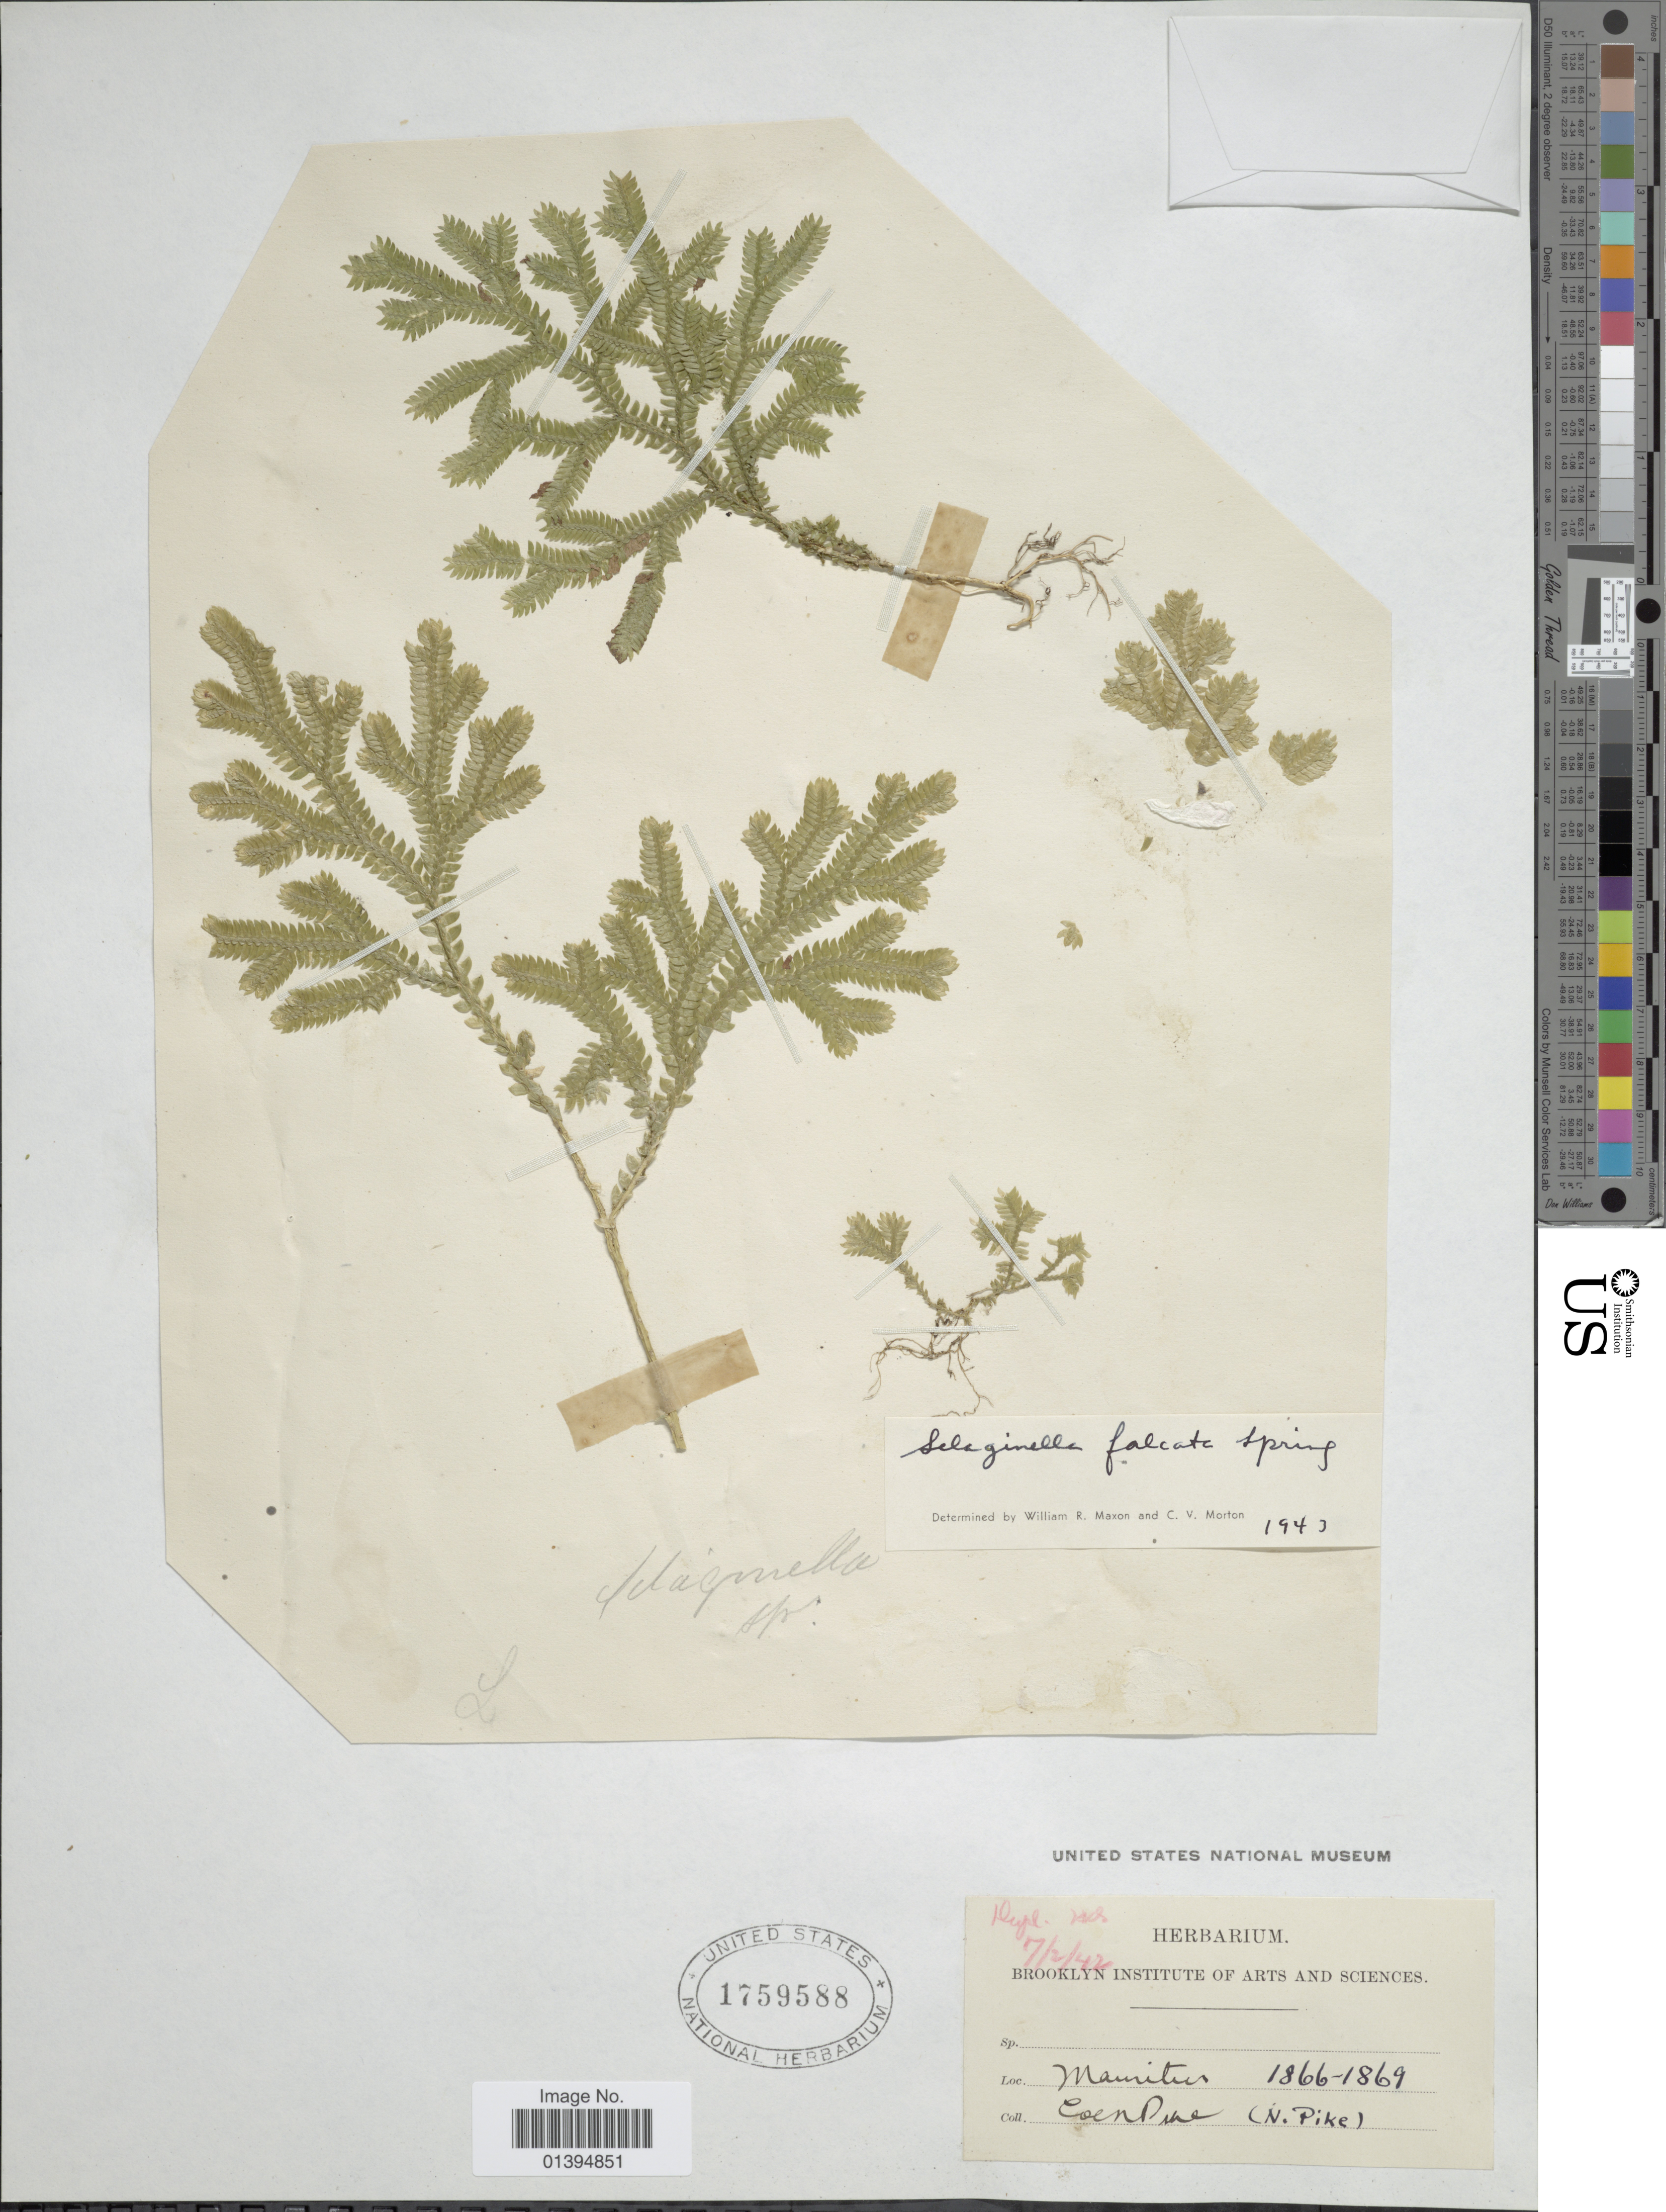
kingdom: Plantae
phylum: Tracheophyta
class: Lycopodiopsida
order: Selaginellales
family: Selaginellaceae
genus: Selaginella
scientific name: Selaginella falcata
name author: (P. Beauv.) Spring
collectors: N. Pike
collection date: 1866/1869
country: Mauritius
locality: Coen Pine [interpreted]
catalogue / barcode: US 1759588